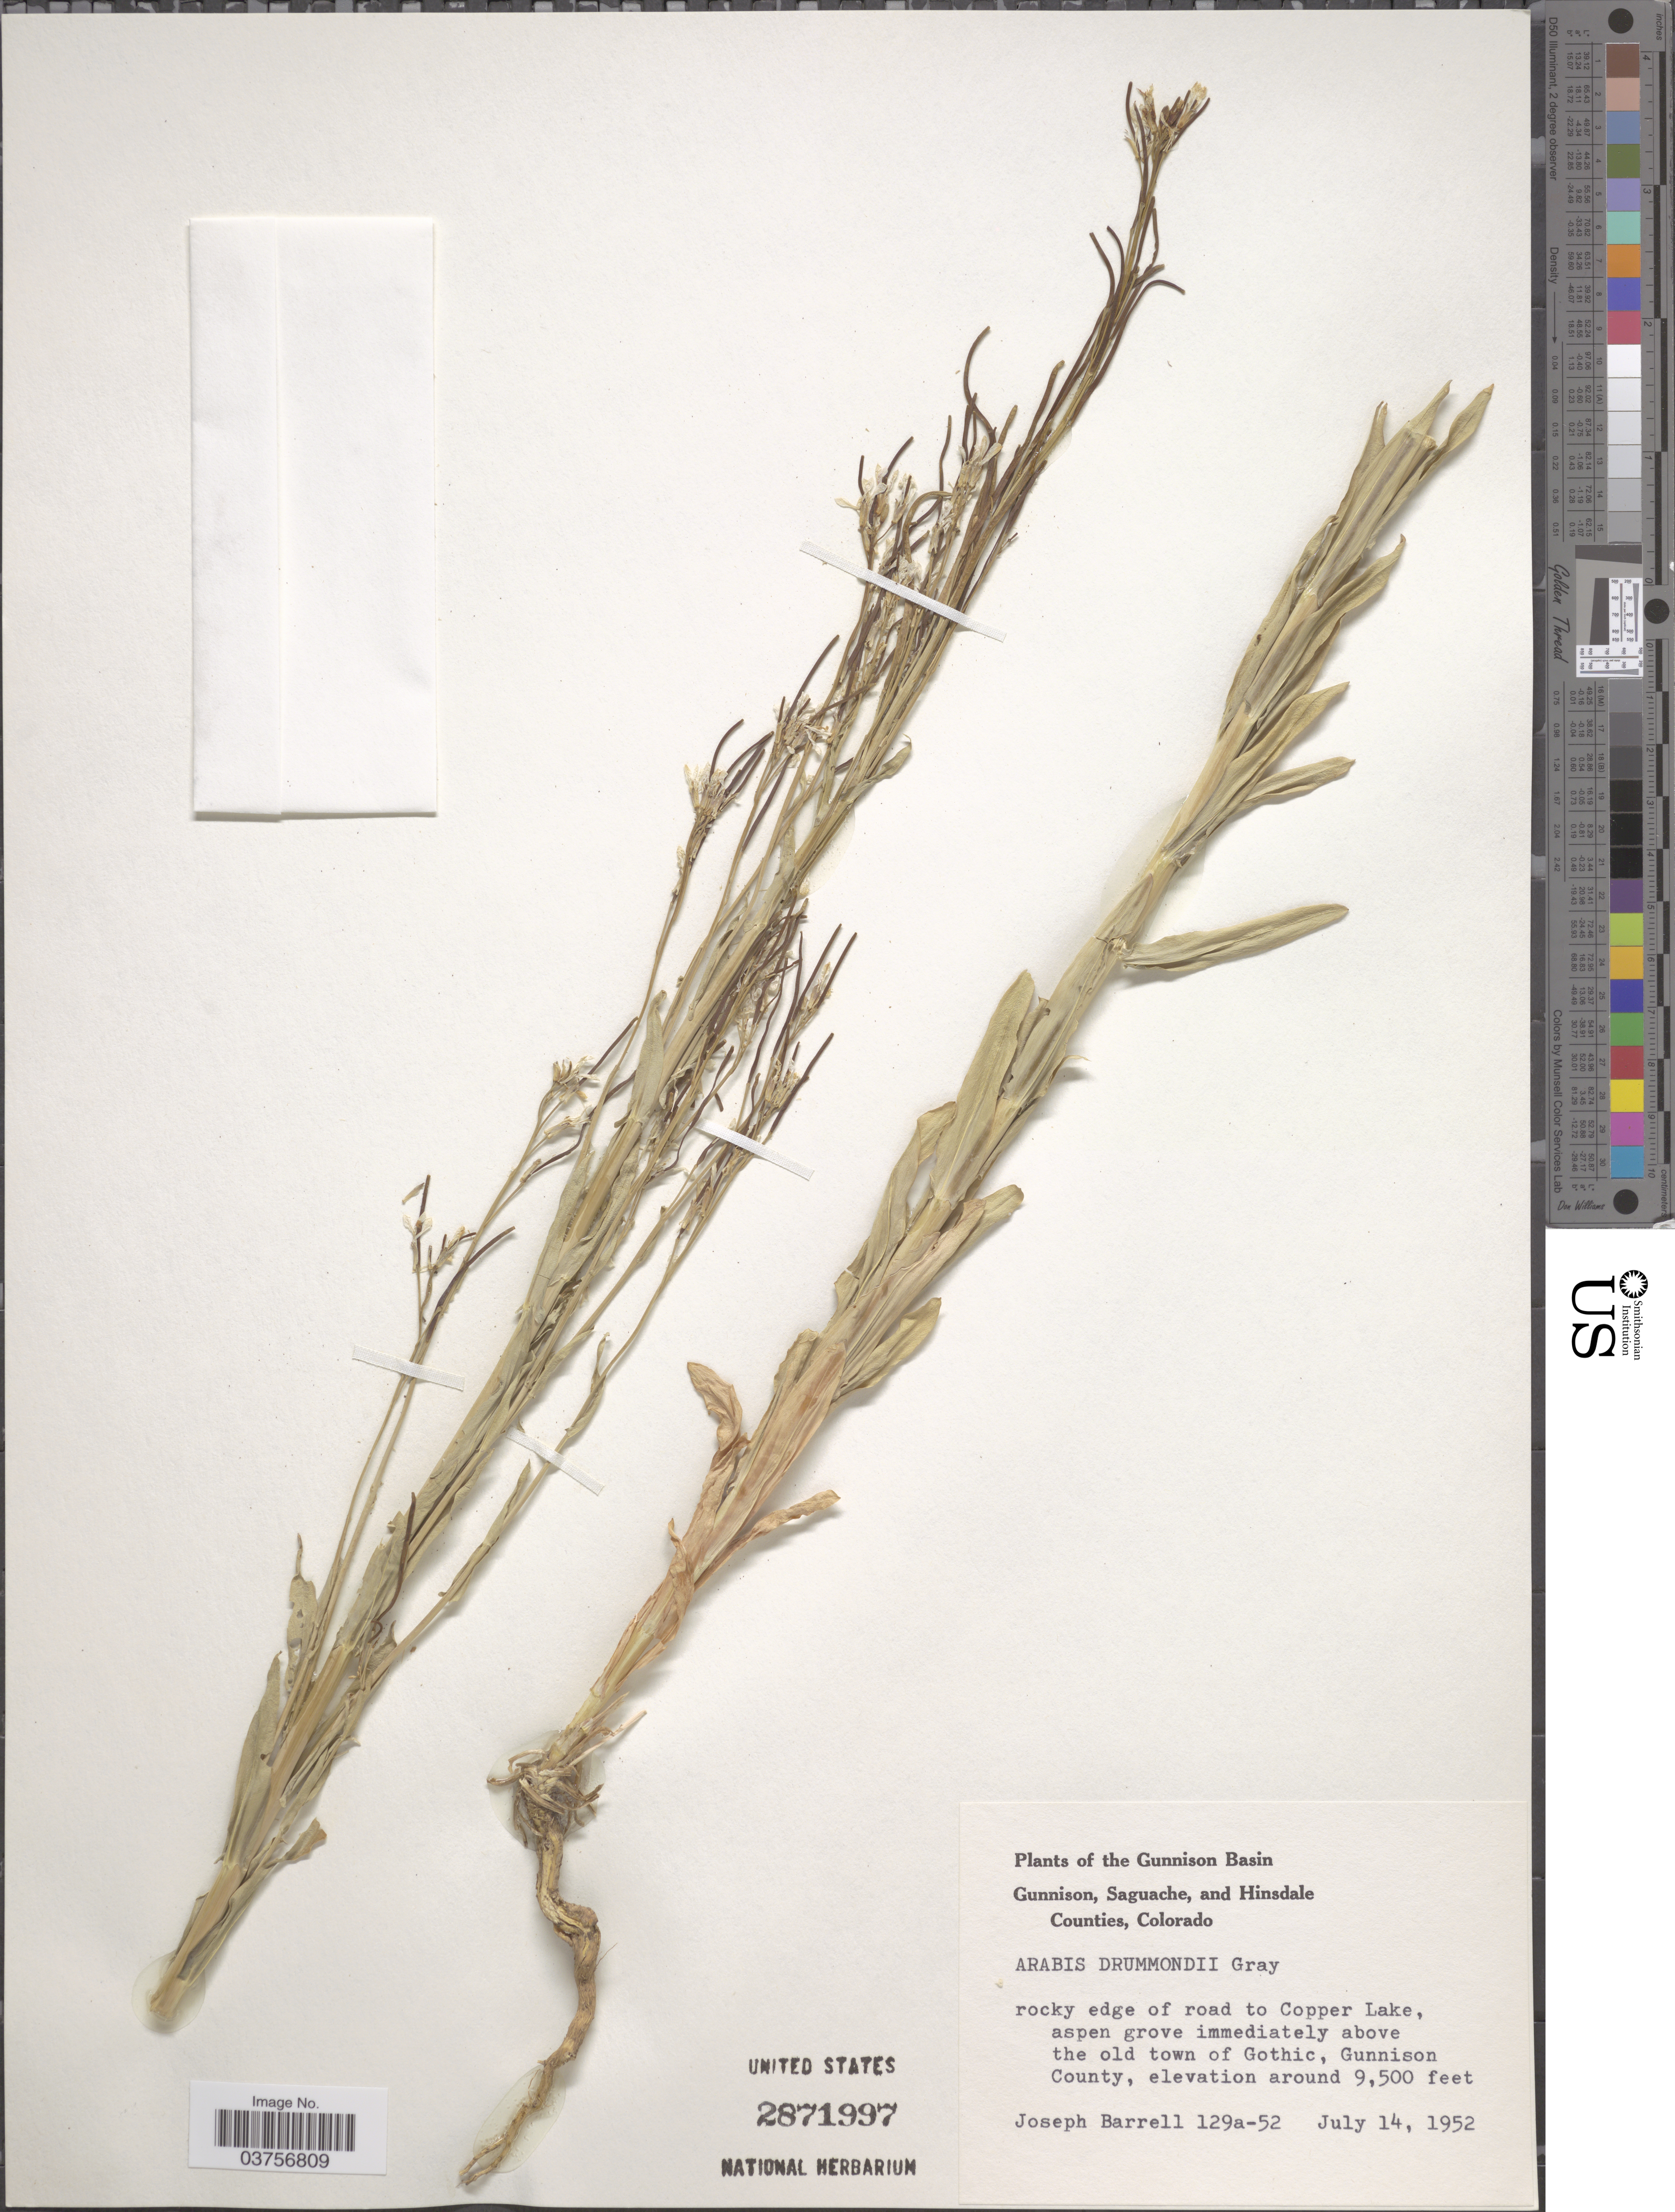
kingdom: Plantae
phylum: Tracheophyta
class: Magnoliopsida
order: Brassicales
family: Brassicaceae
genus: Arabis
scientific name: Arabis drummondii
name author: A. Gray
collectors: J. Barrell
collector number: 129a-52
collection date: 1952-07-14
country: United States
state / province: Colorado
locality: The Gunnison Basin. Rocky edge of road to copper Lake, aspen grove immediately above the old town of Gothic, Gunnison County.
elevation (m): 2896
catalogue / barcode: US 2871997